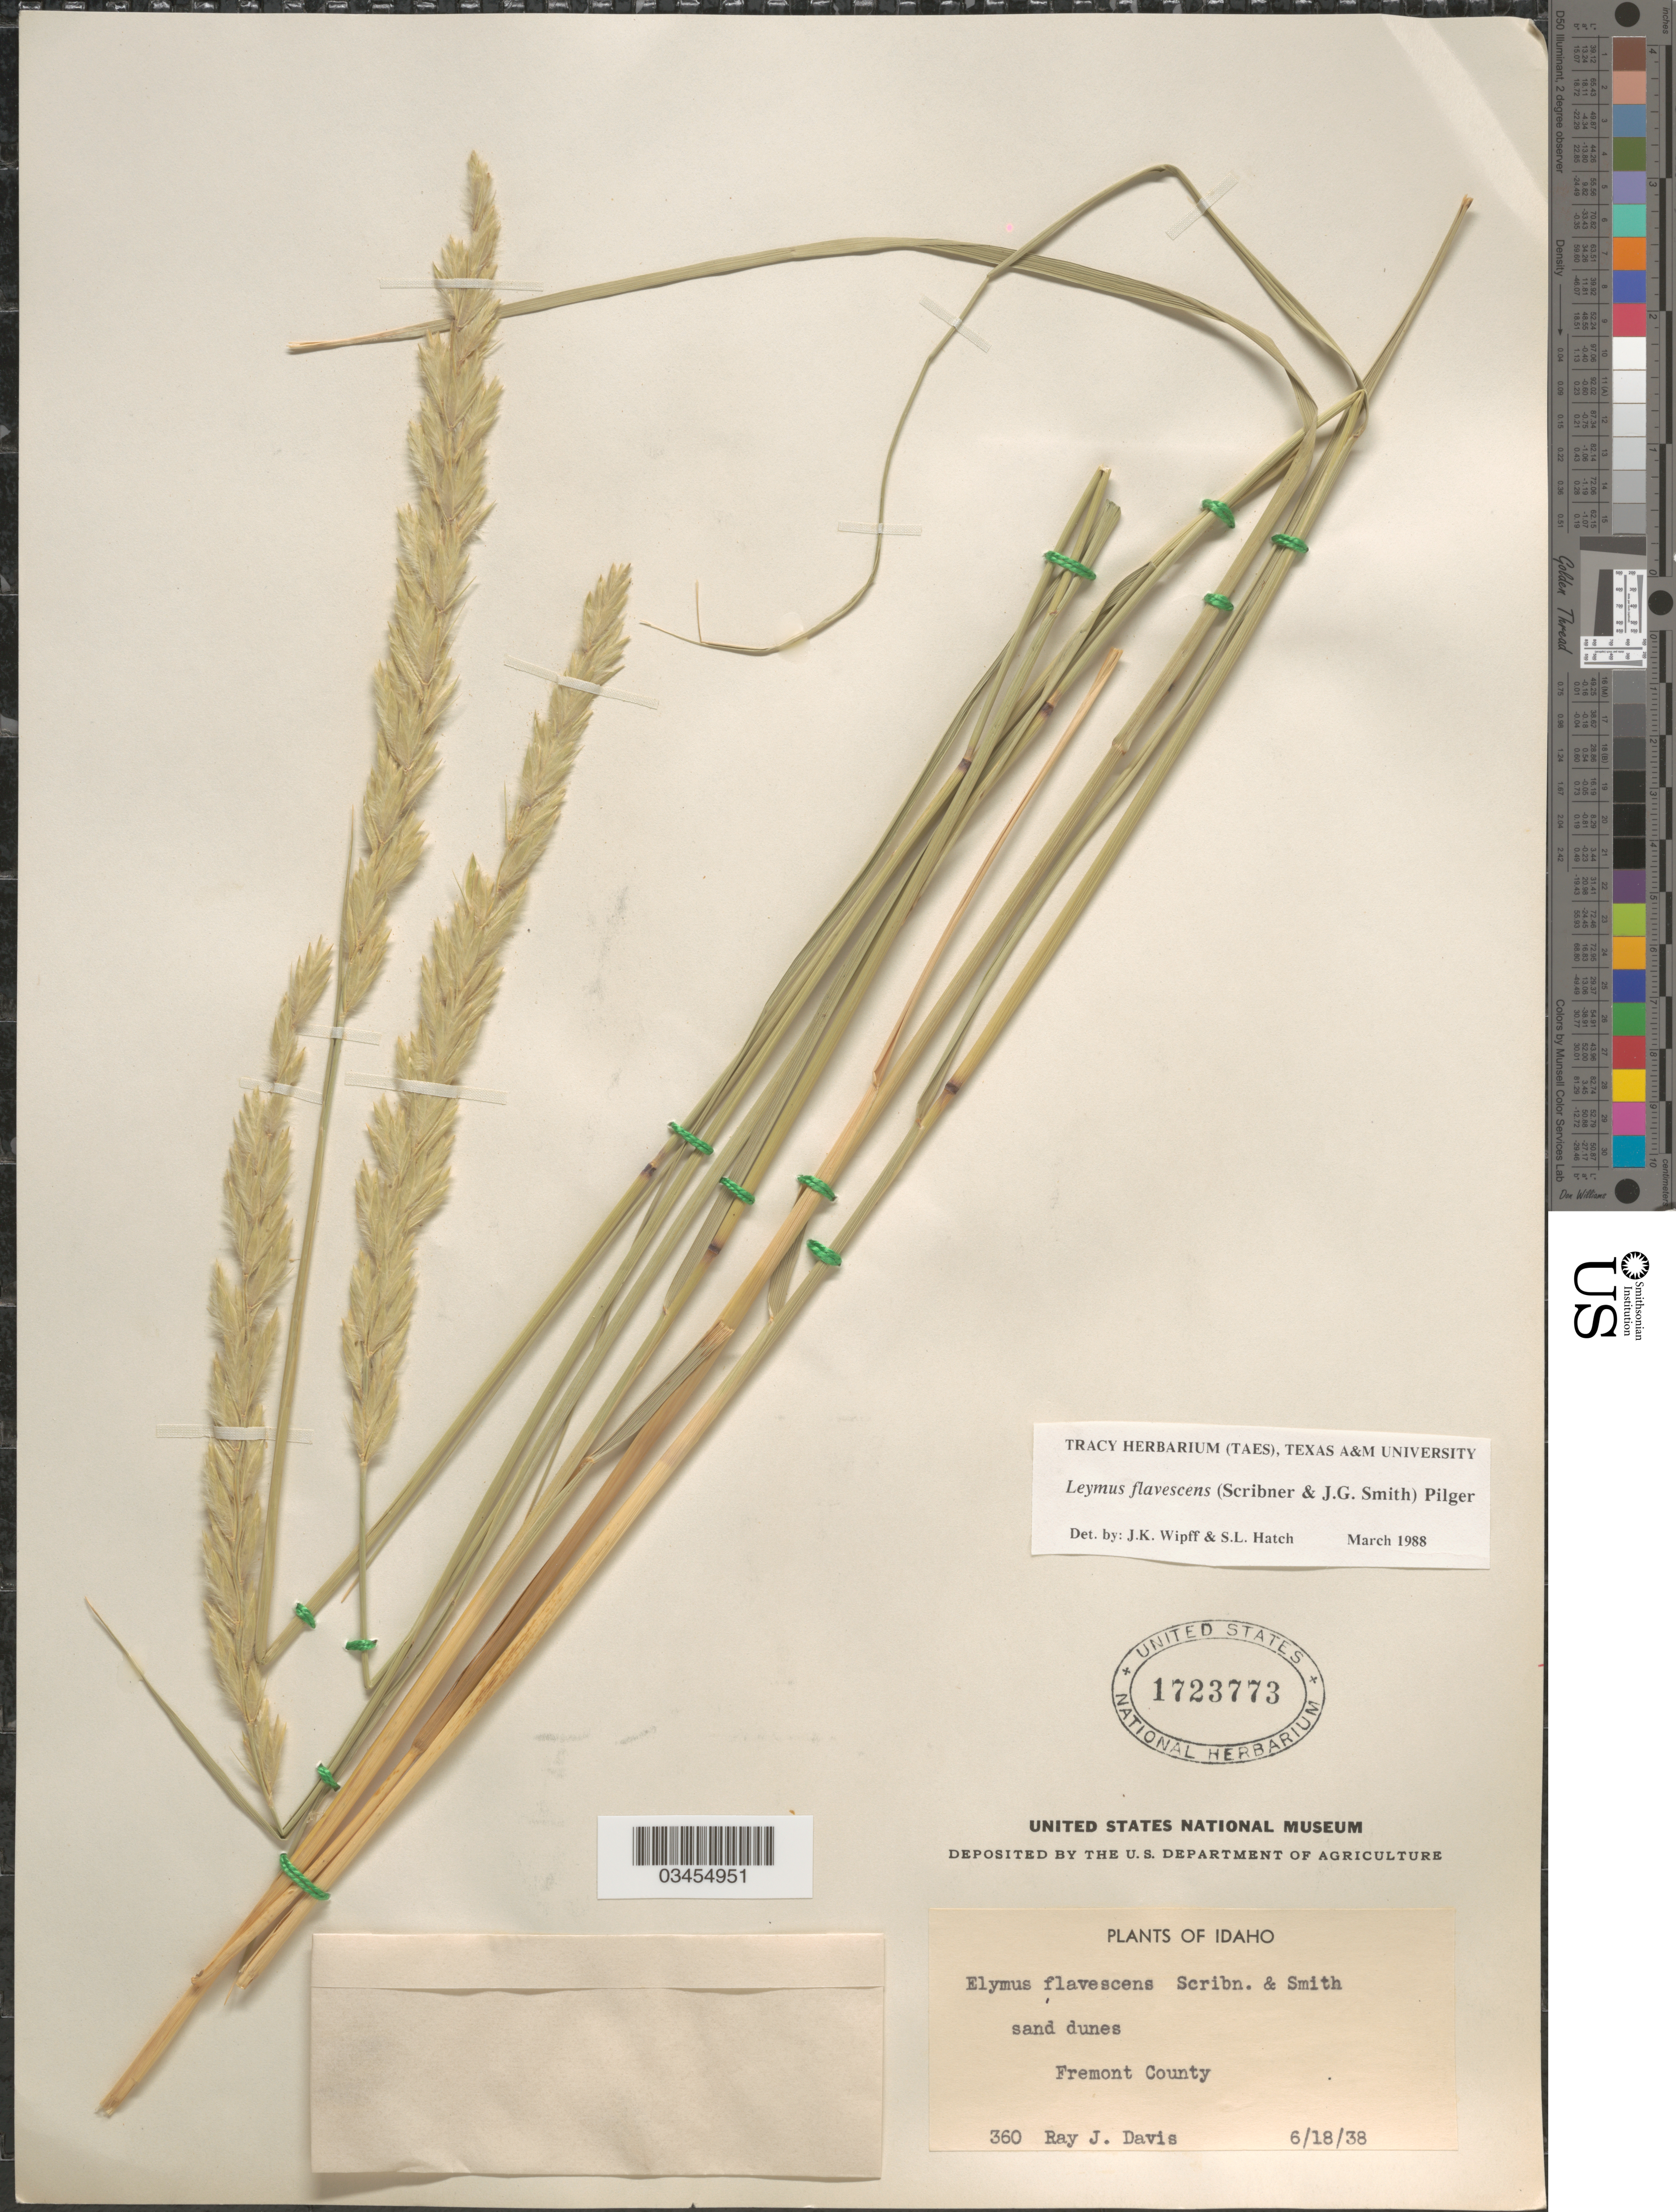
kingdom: Plantae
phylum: Tracheophyta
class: Liliopsida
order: Poales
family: Poaceae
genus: Leymus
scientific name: Leymus flavescens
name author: (Scribn. & J.G. Sm.) Pilg.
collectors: R. Davis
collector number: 360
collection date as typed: Transcribed d/m/y: 18/6/38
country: United States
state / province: Idaho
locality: Sand dunes Fremont County.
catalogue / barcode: US 1723773